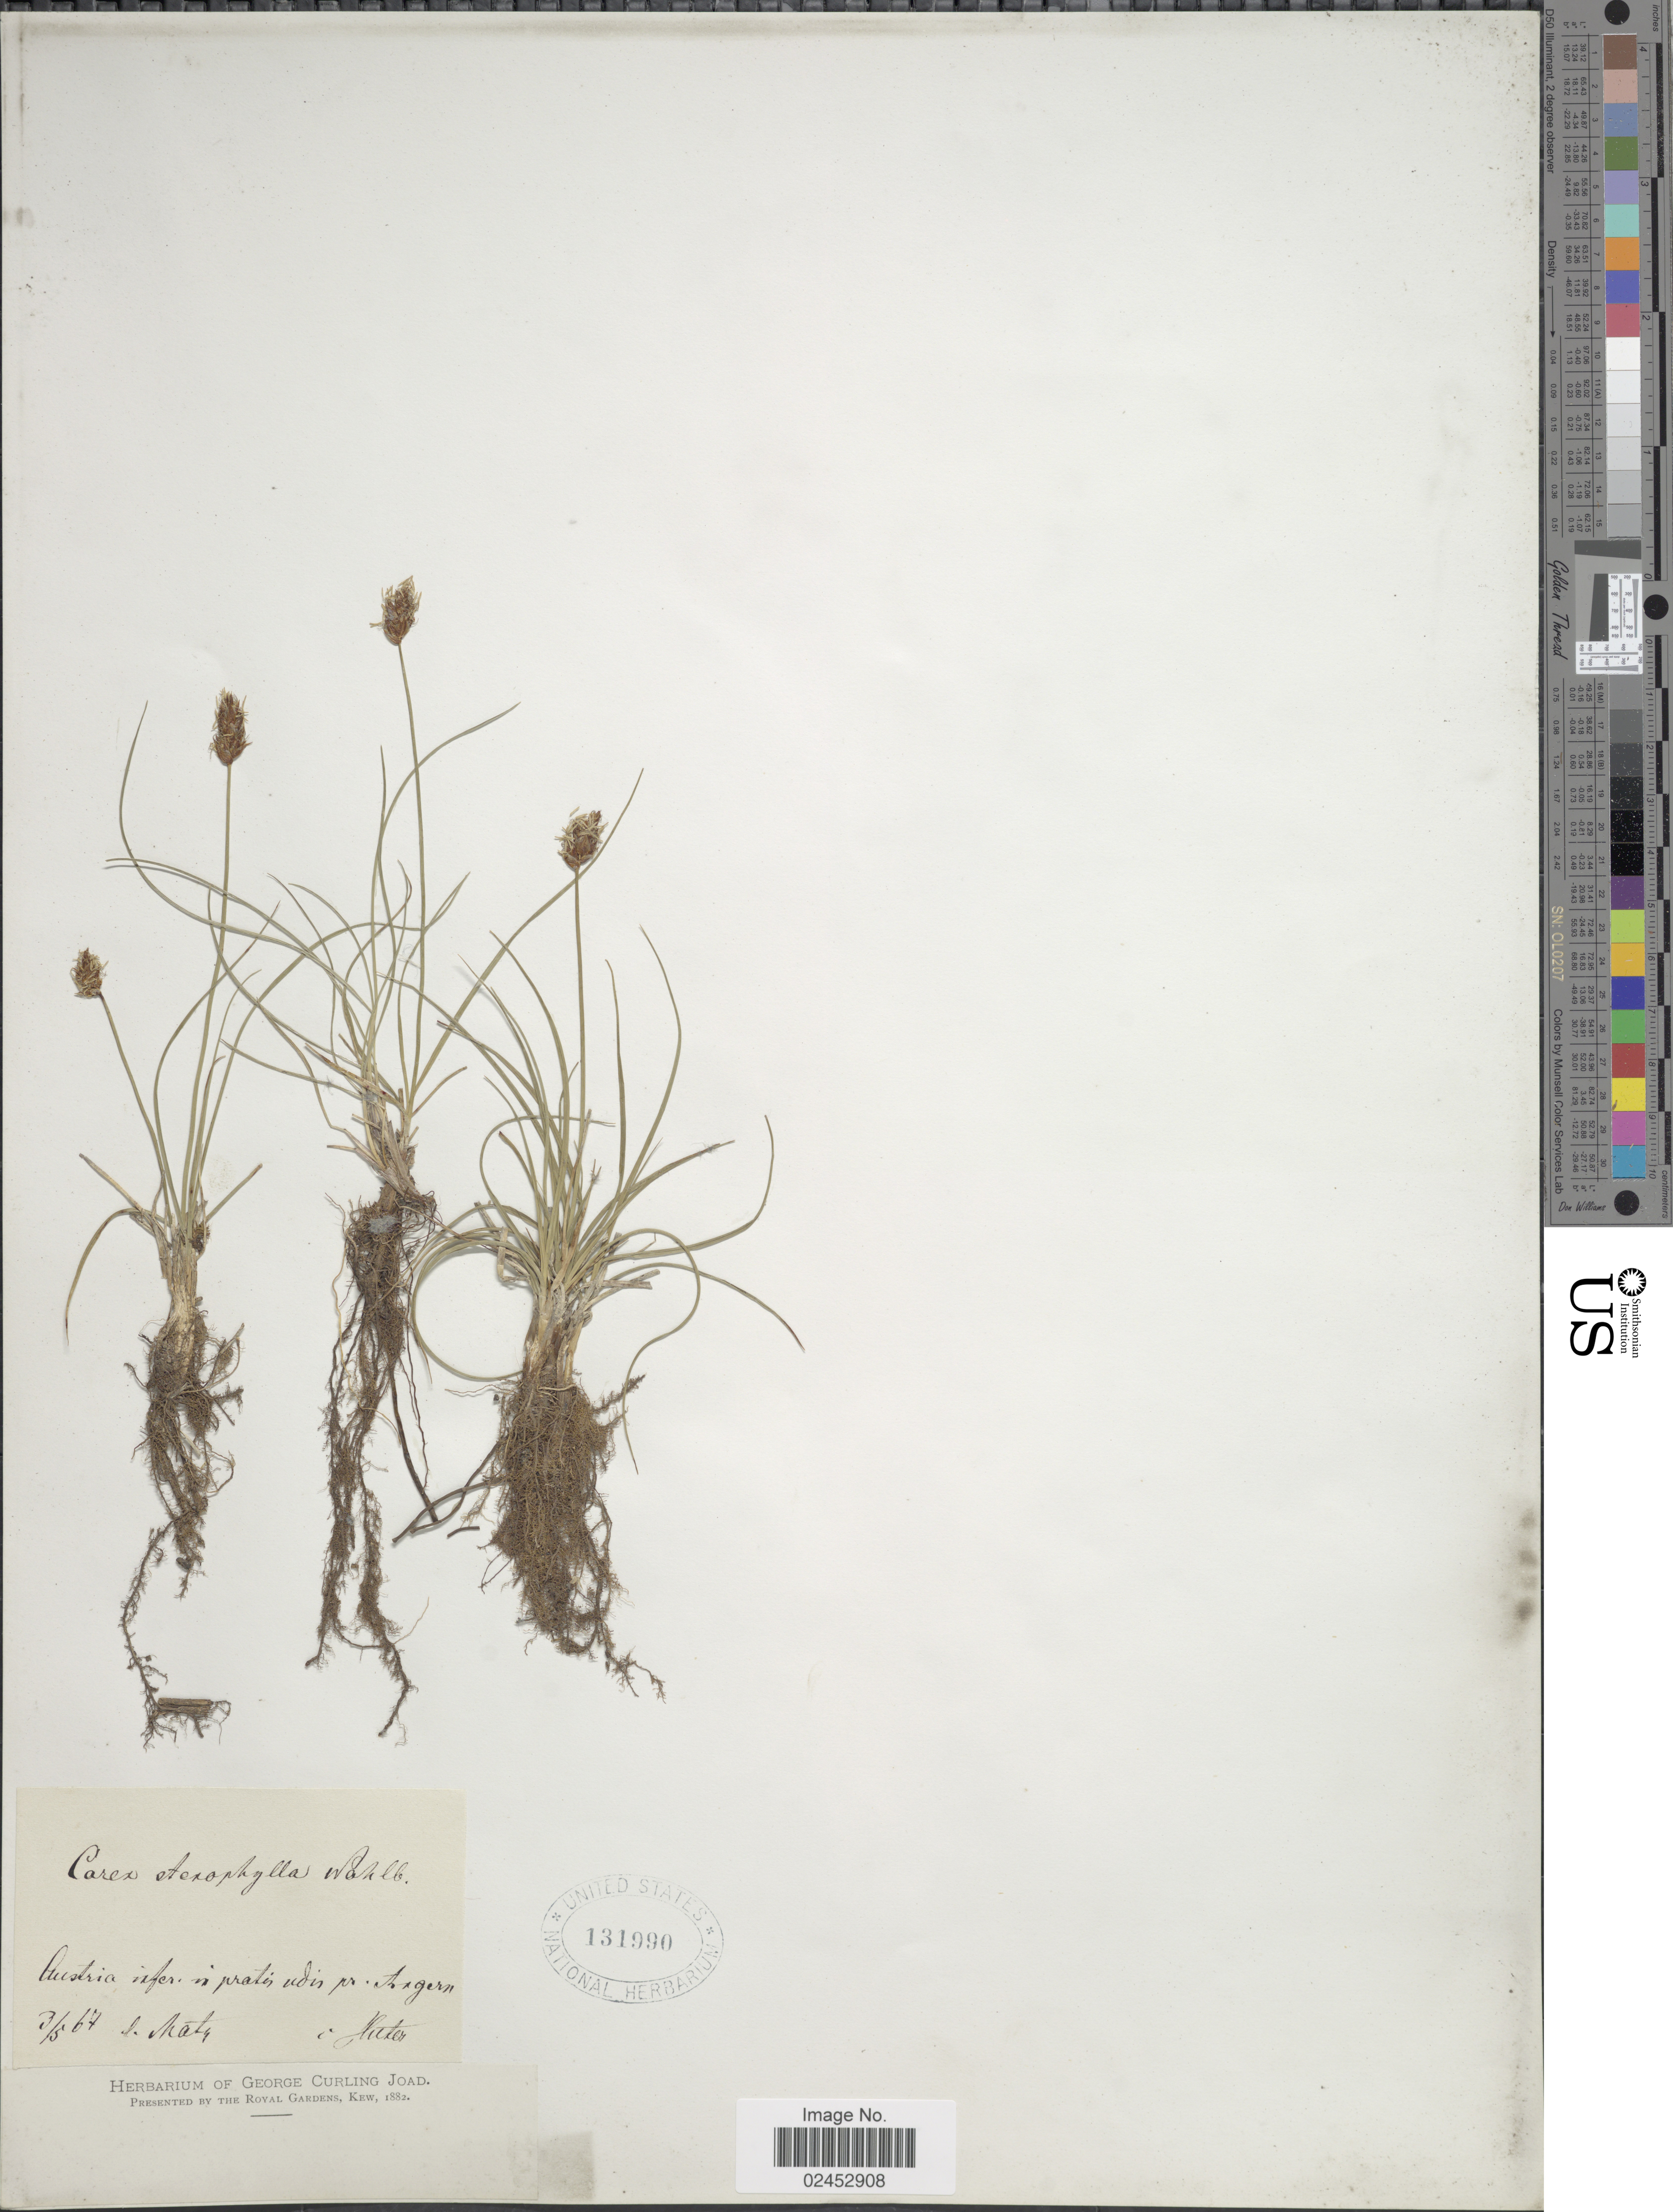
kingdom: Plantae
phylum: Tracheophyta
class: Liliopsida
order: Poales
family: Cyperaceae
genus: Carex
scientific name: Carex stenophylla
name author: Wahlenb.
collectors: Matz & -. Huter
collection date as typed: Transcribed d/m/y: 3/5/67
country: Austria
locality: Austria infer. in pratis udis pr. Argern. [interpreted]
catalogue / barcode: US 131990